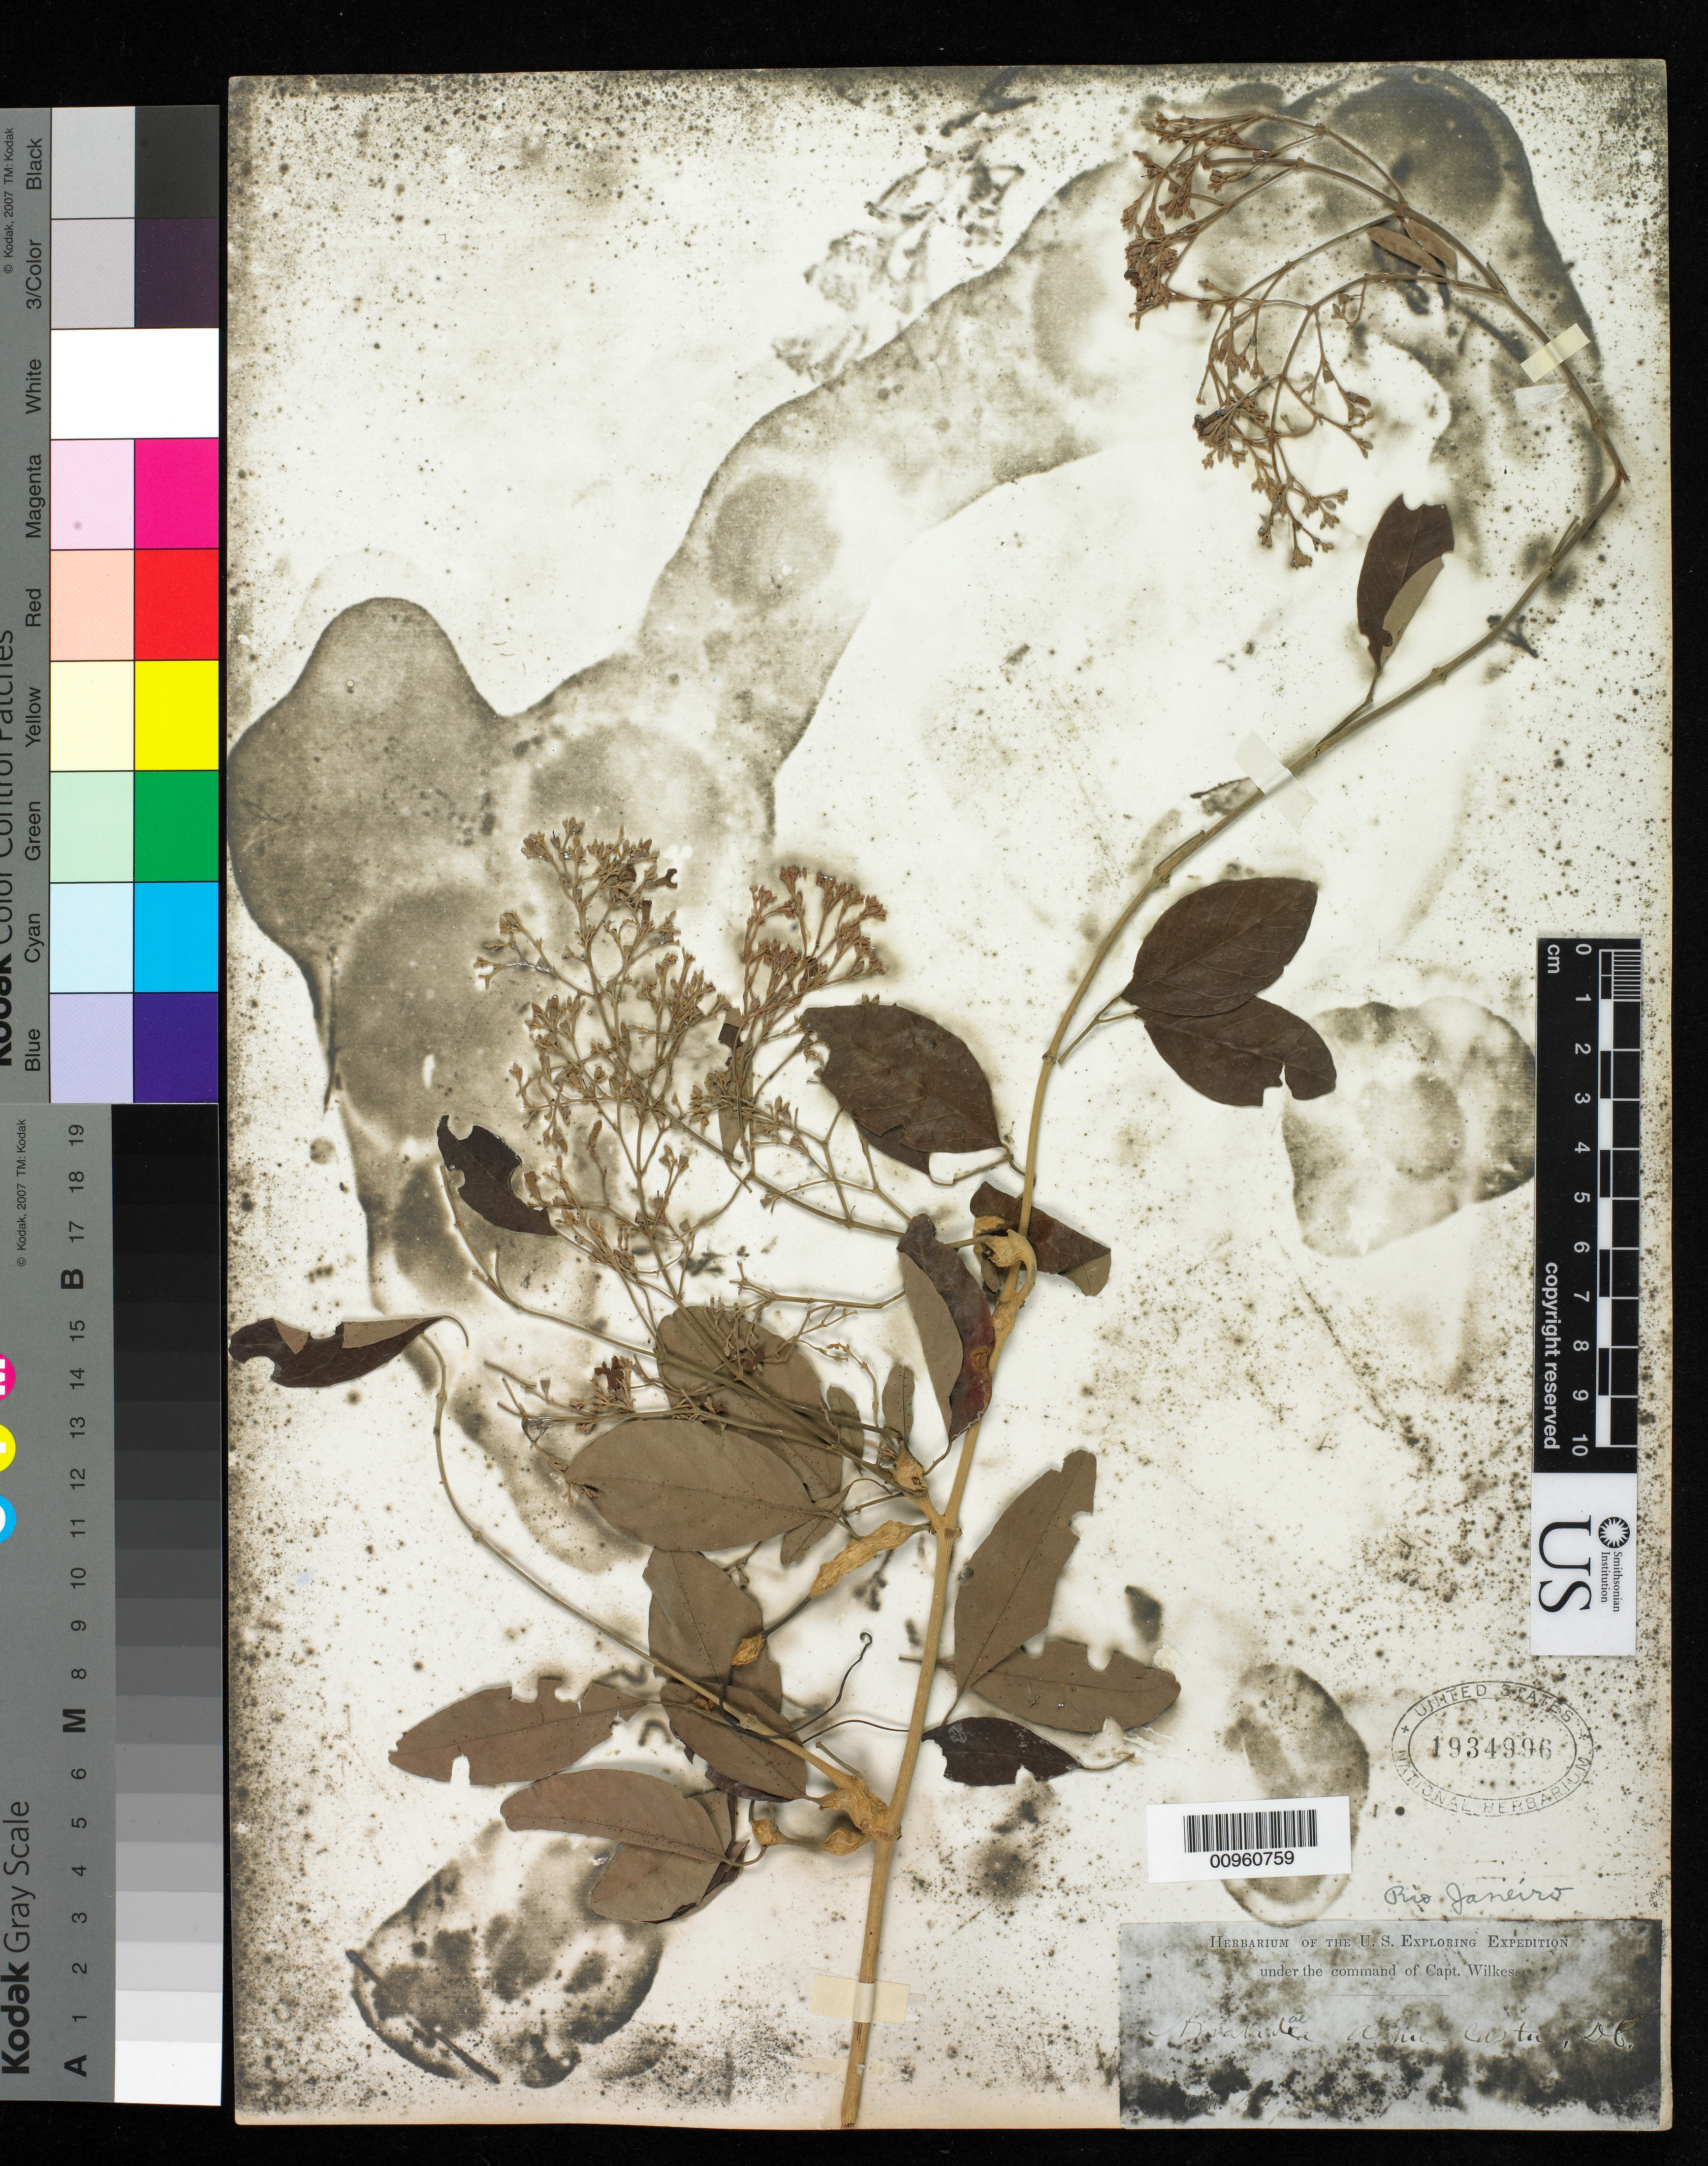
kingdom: Plantae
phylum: Tracheophyta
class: Magnoliopsida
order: Lamiales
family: Bignoniaceae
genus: Arrabidaea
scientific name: Arrabidaea angus-castu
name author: DC.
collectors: Wilkes Explor. Exped.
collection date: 1838/1842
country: Brazil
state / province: Rio de Janeiro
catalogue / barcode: US 1934996